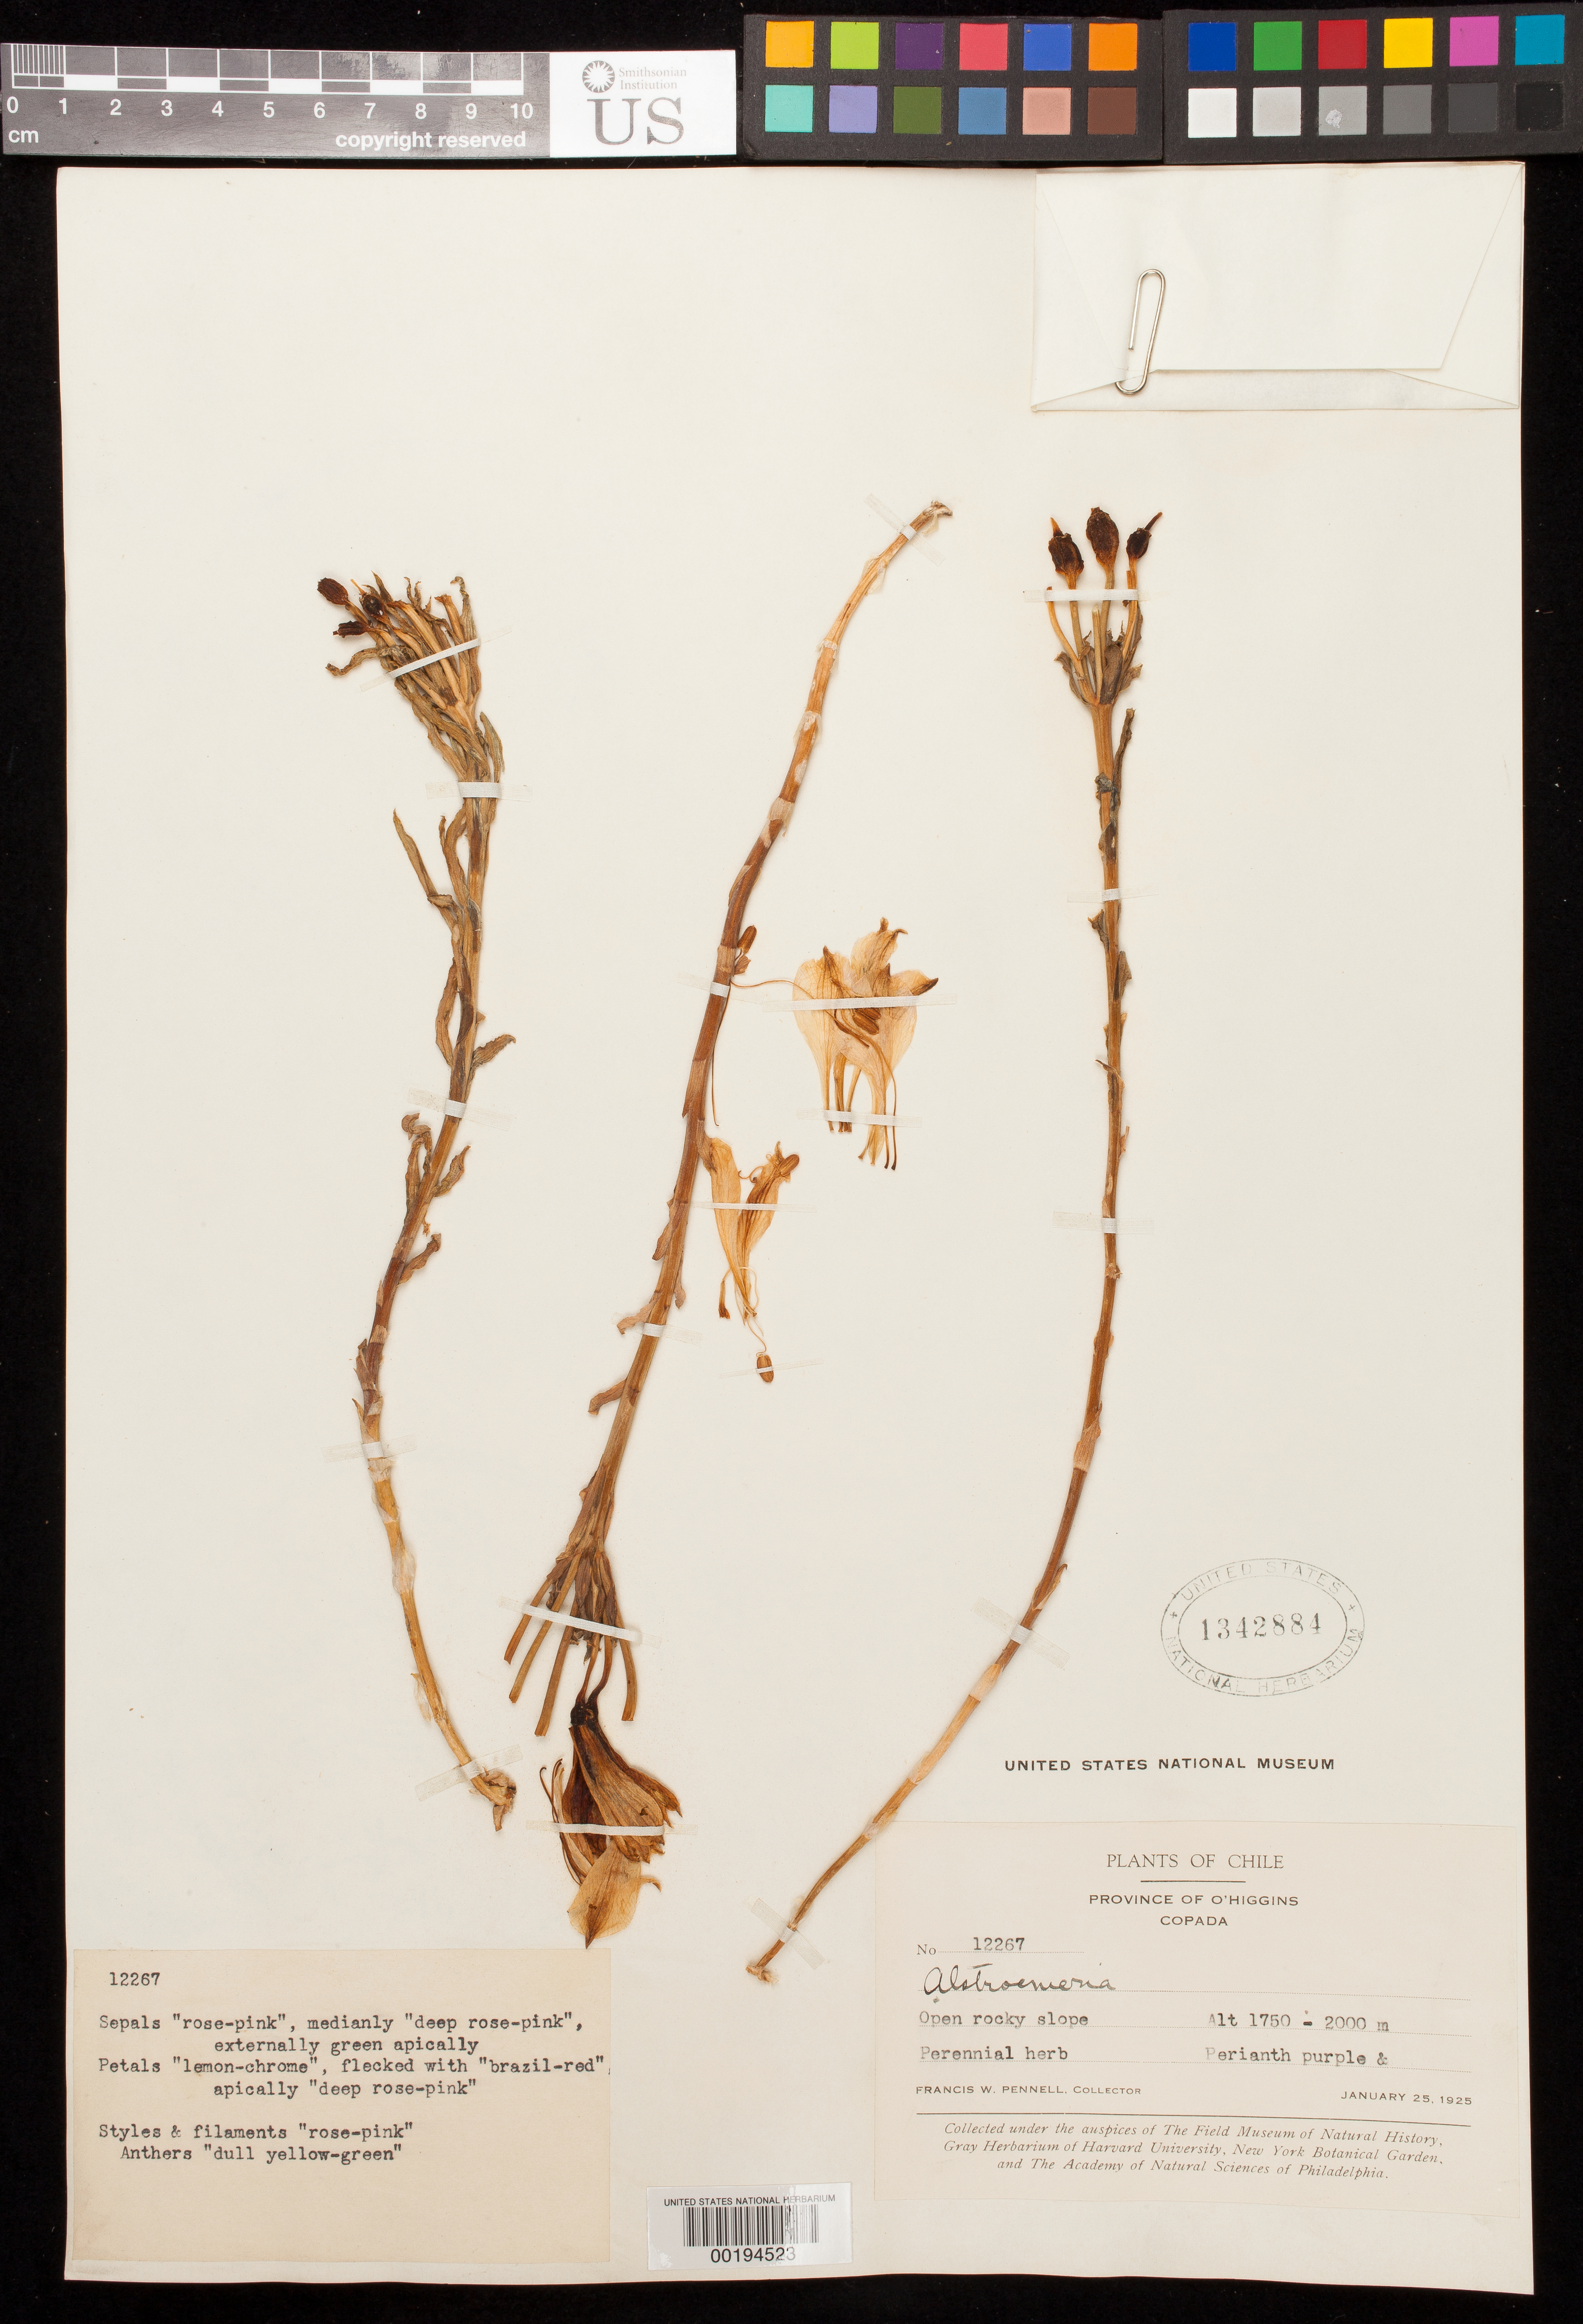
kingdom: Plantae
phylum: Tracheophyta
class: Liliopsida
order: Liliales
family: Alstroemeriaceae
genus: Alstroemeria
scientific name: Alstroemeria sp.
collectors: F. W. Pennell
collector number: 12267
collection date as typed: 25 Jan 1925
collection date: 1925-01-25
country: Chile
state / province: O'Higgins (VI)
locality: Copada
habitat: Open rocky slope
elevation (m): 1750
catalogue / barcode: US 1342884